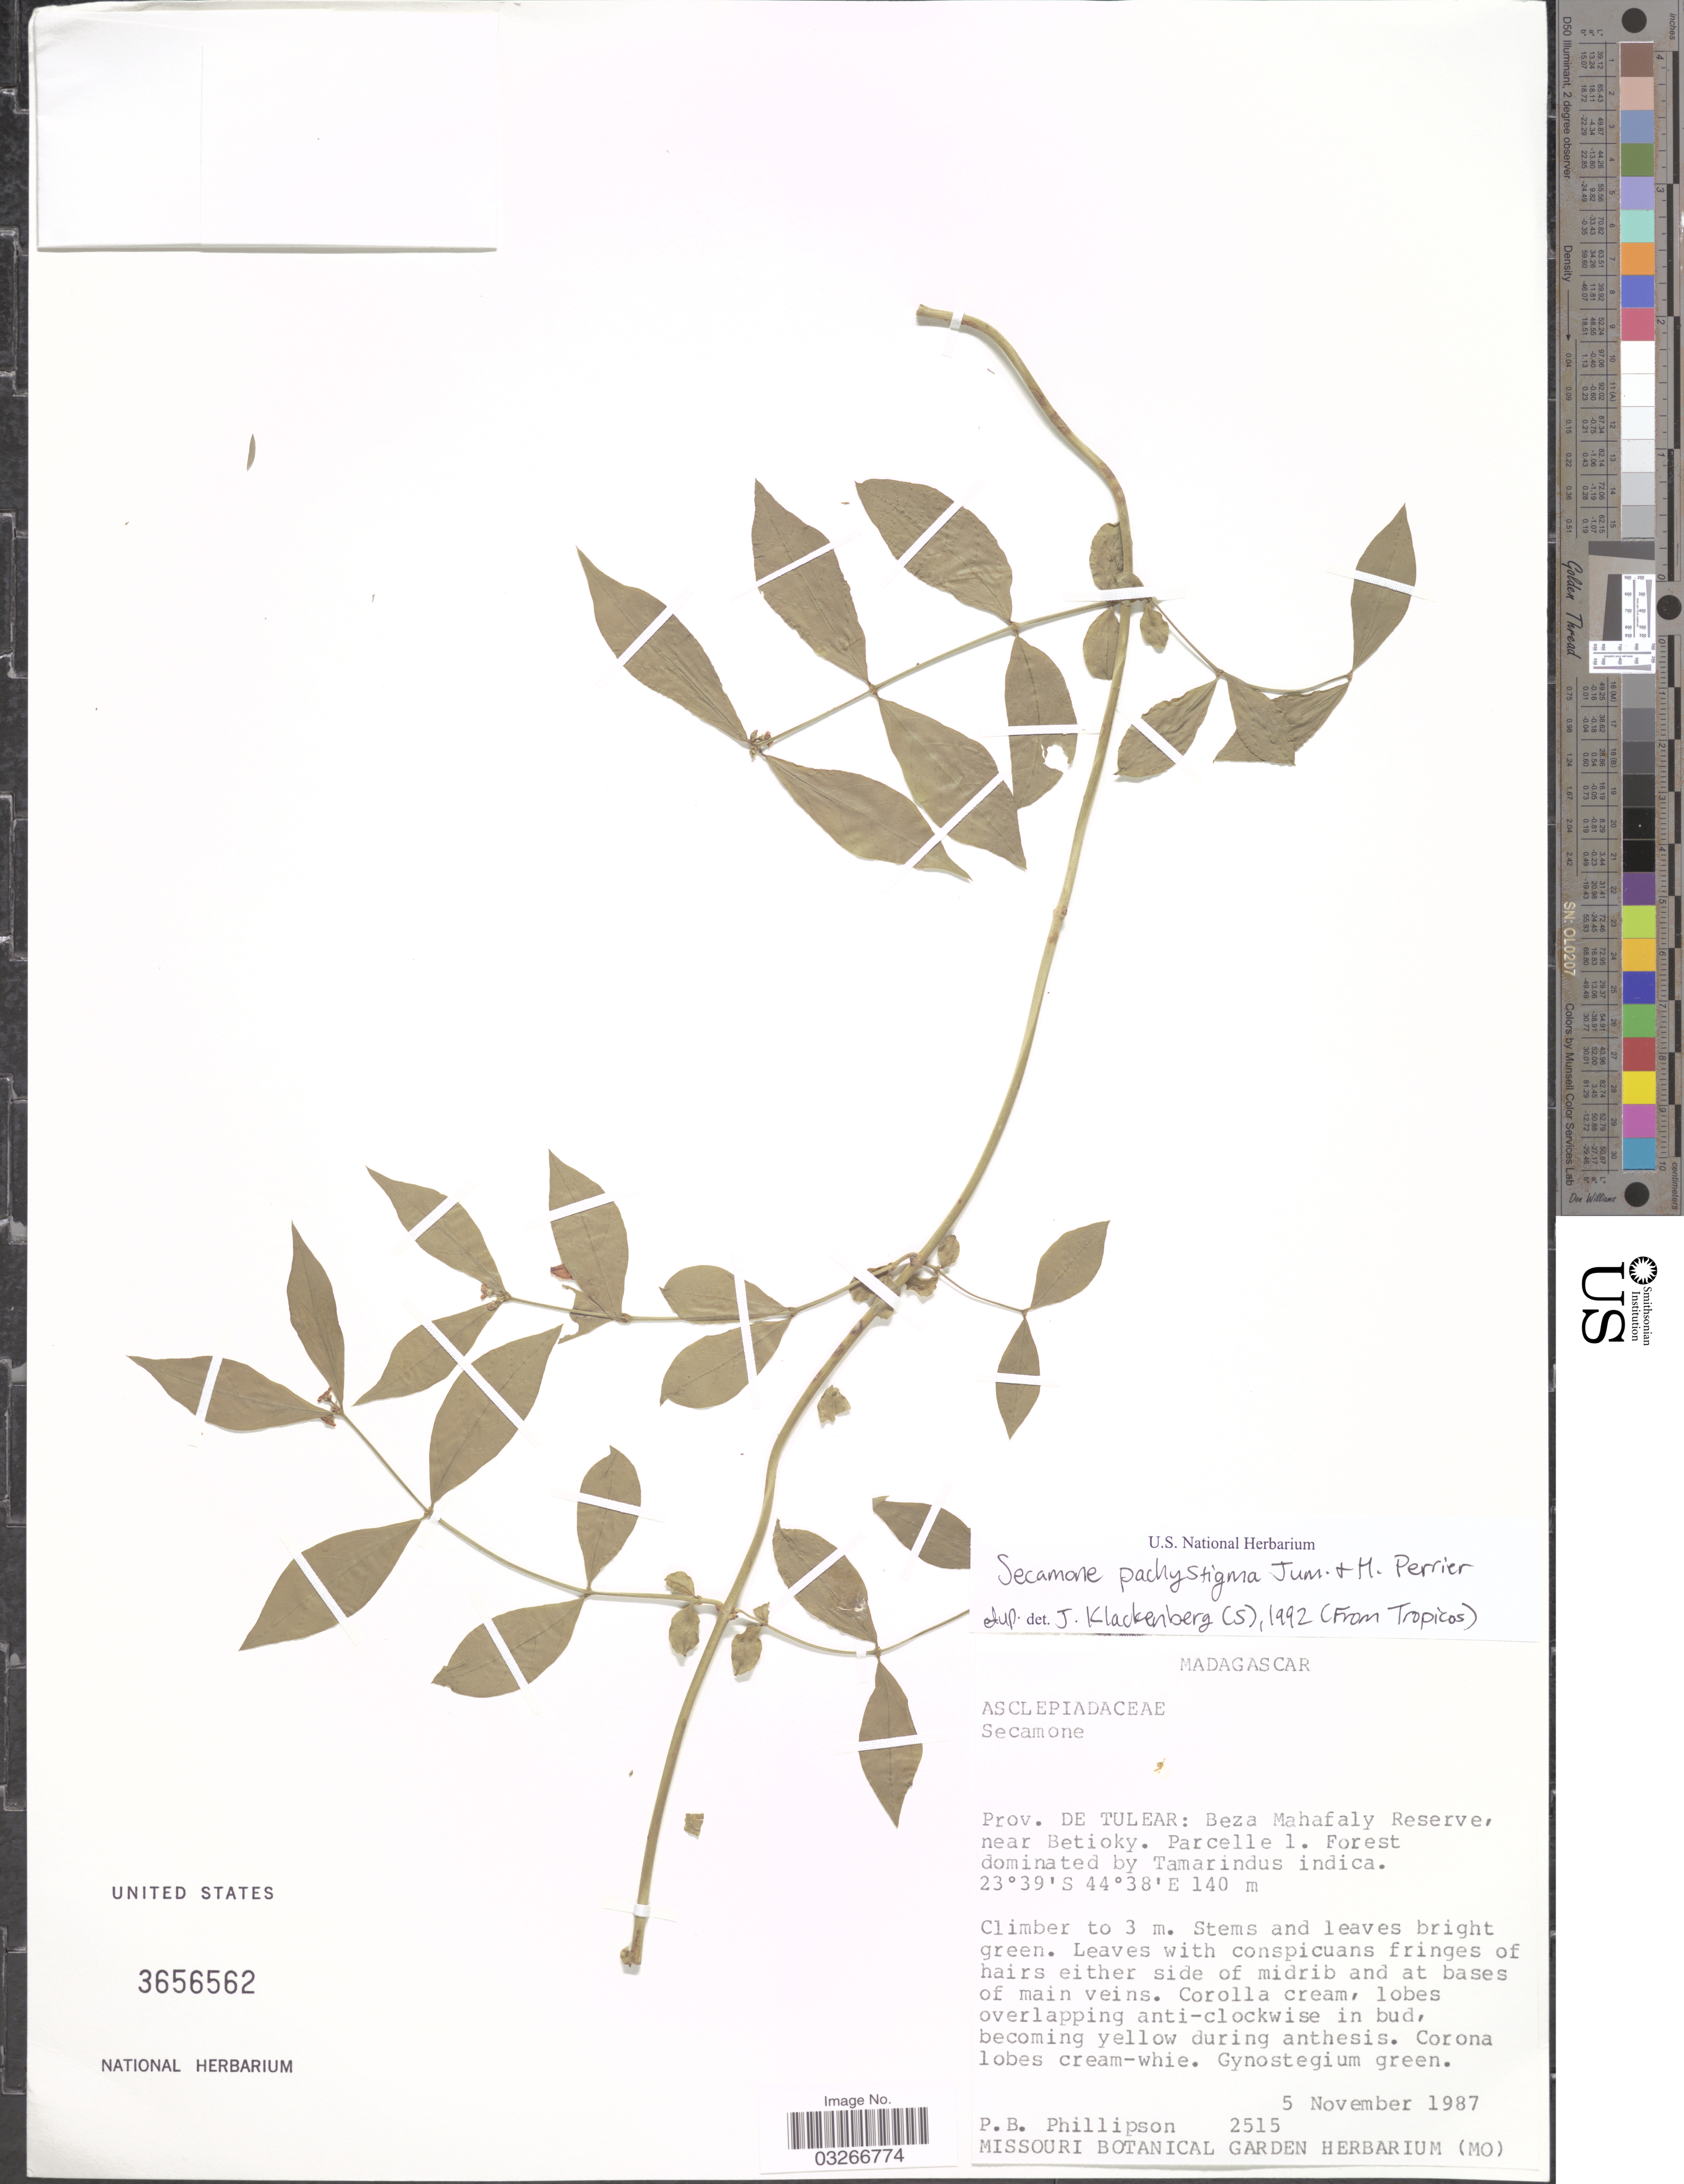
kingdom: Plantae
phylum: Tracheophyta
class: Magnoliopsida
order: Gentianales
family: Apocynaceae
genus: Secamone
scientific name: Secamone pachystigma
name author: Jum. & H. Perrier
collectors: P. B. Phillipson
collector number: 2515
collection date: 1987-11-05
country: Madagascar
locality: Prov. de Tulear: Beza Mahafaly Reserve, near Betioky. Parcelle 1.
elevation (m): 140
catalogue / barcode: US 3656562